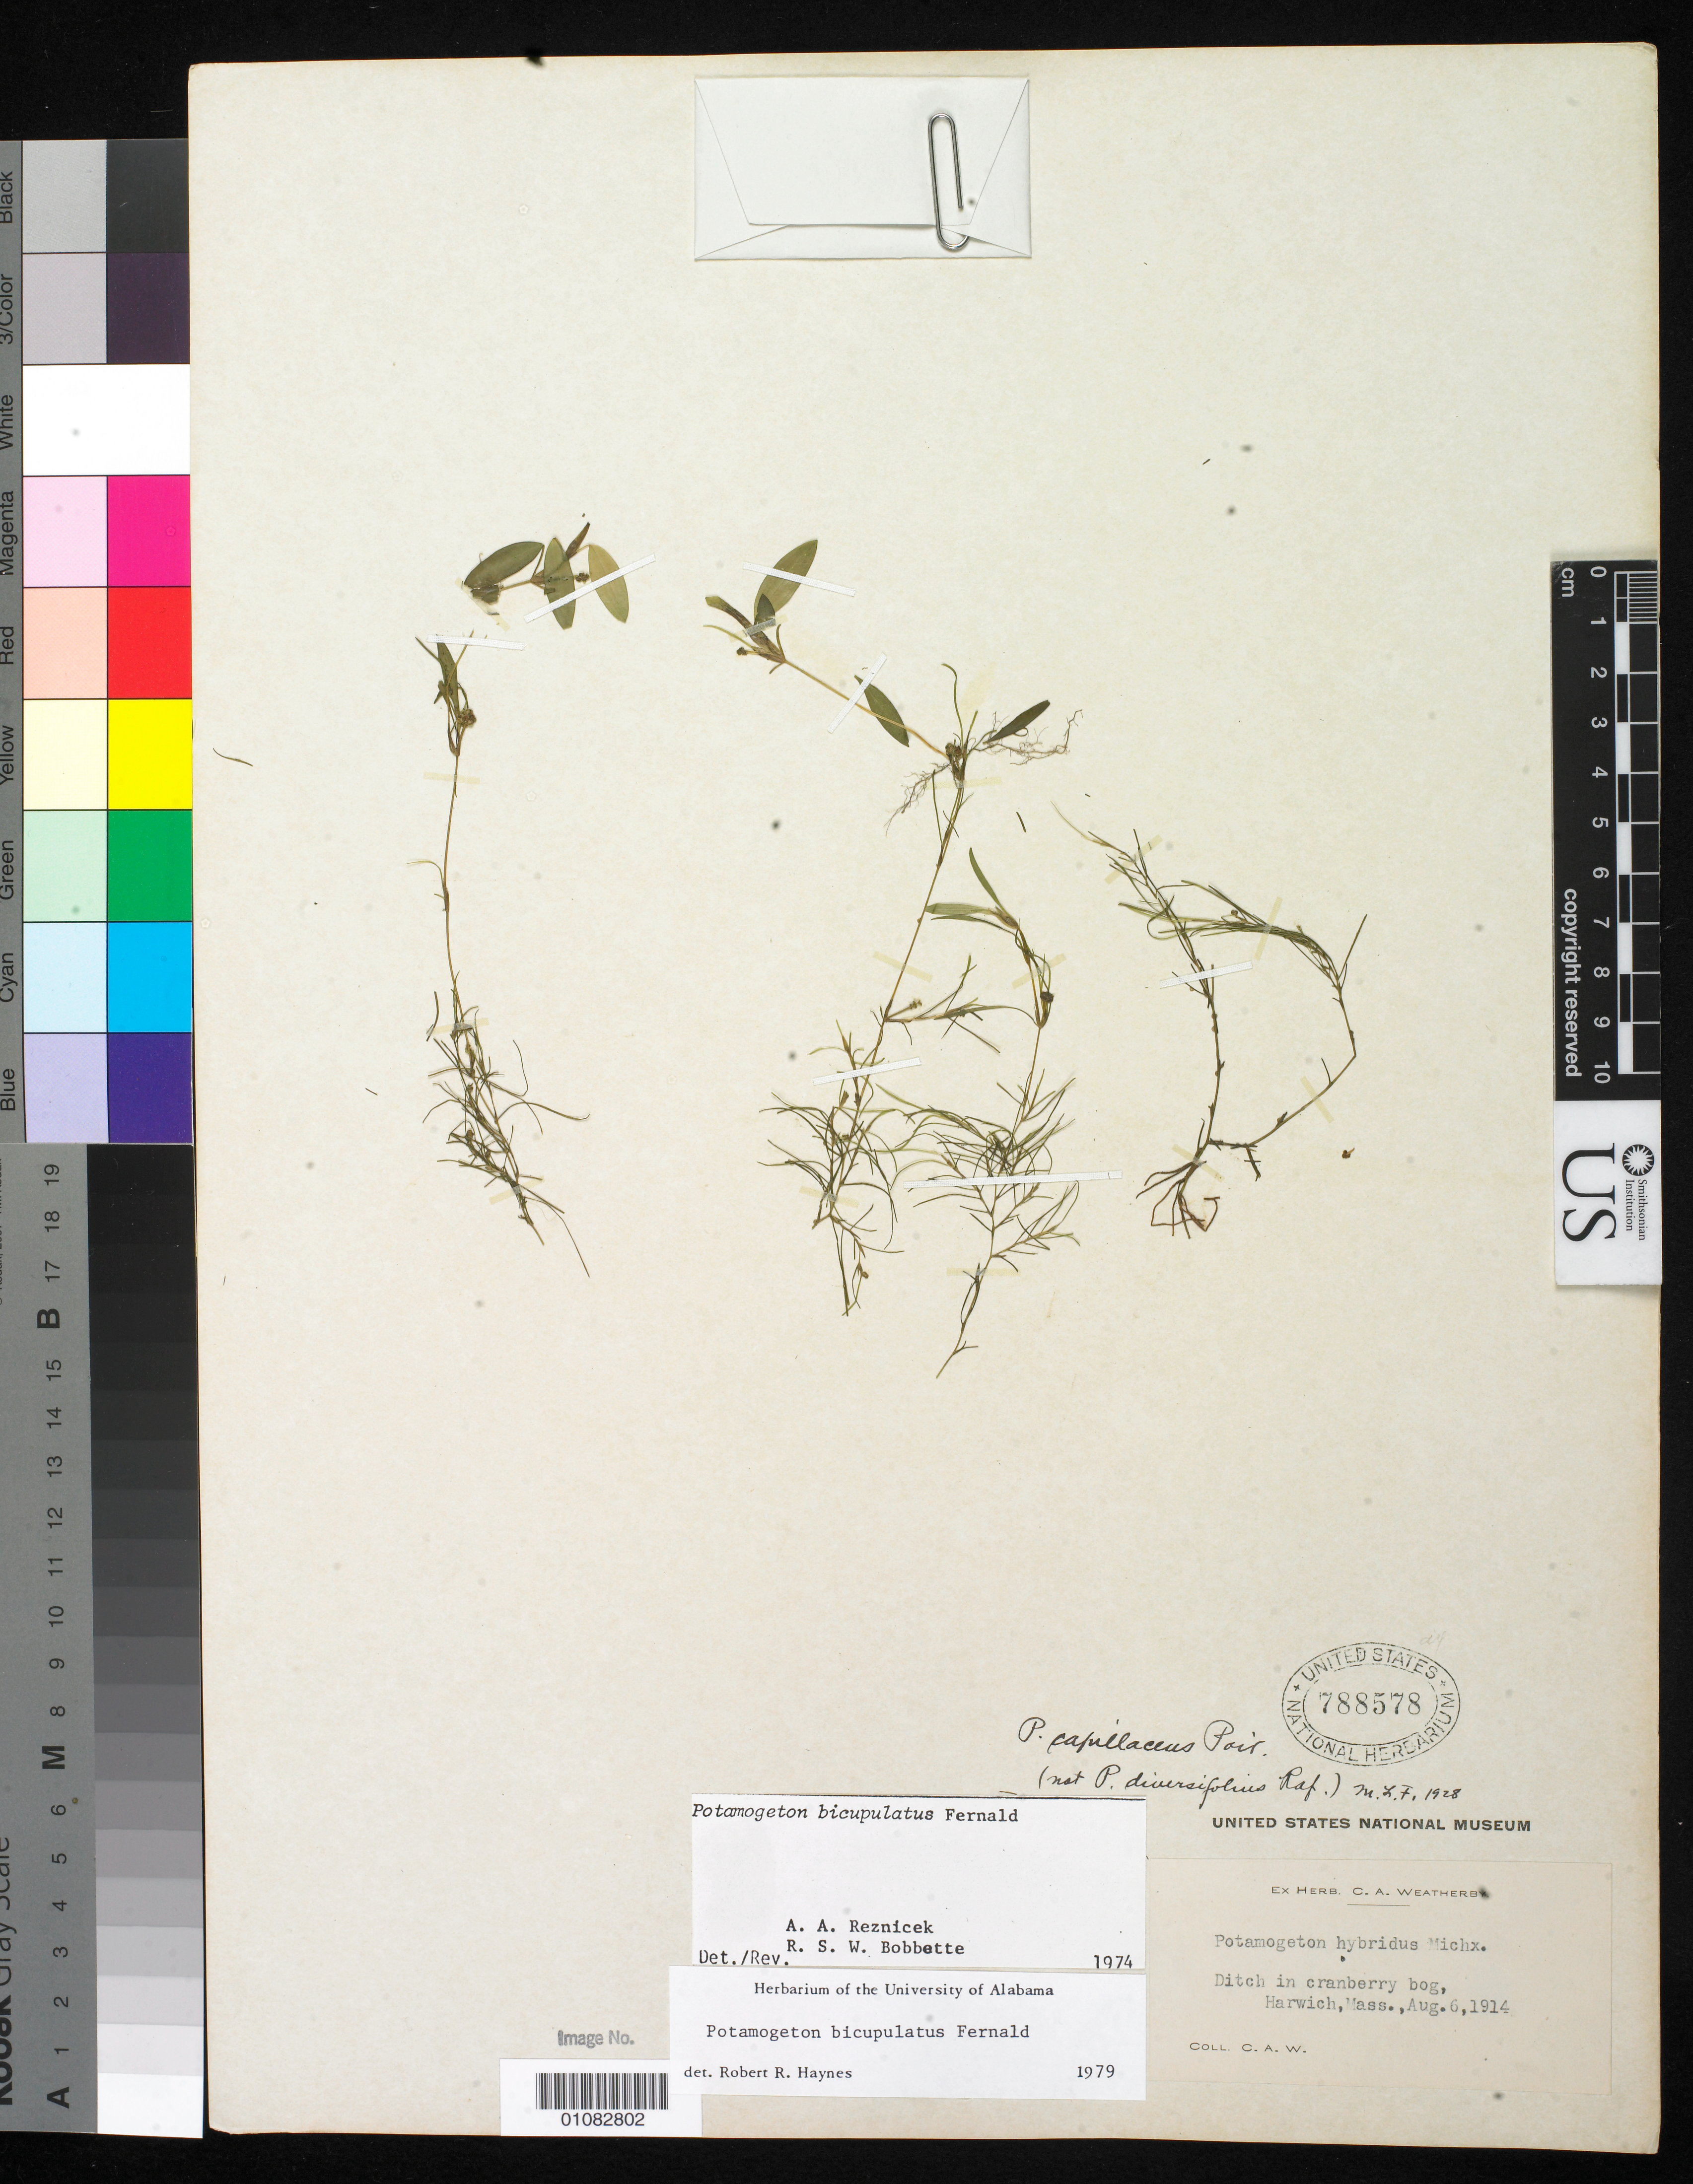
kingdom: Plantae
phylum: Tracheophyta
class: Liliopsida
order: Alismatales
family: Potamogetonaceae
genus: Potamogeton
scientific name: Potamogeton bicupulatus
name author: Fernald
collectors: C. A. Weatherby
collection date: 1914-08-06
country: United States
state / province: Massachusetts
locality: Harwich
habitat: Ditch in cranberry bog.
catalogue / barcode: US 788578